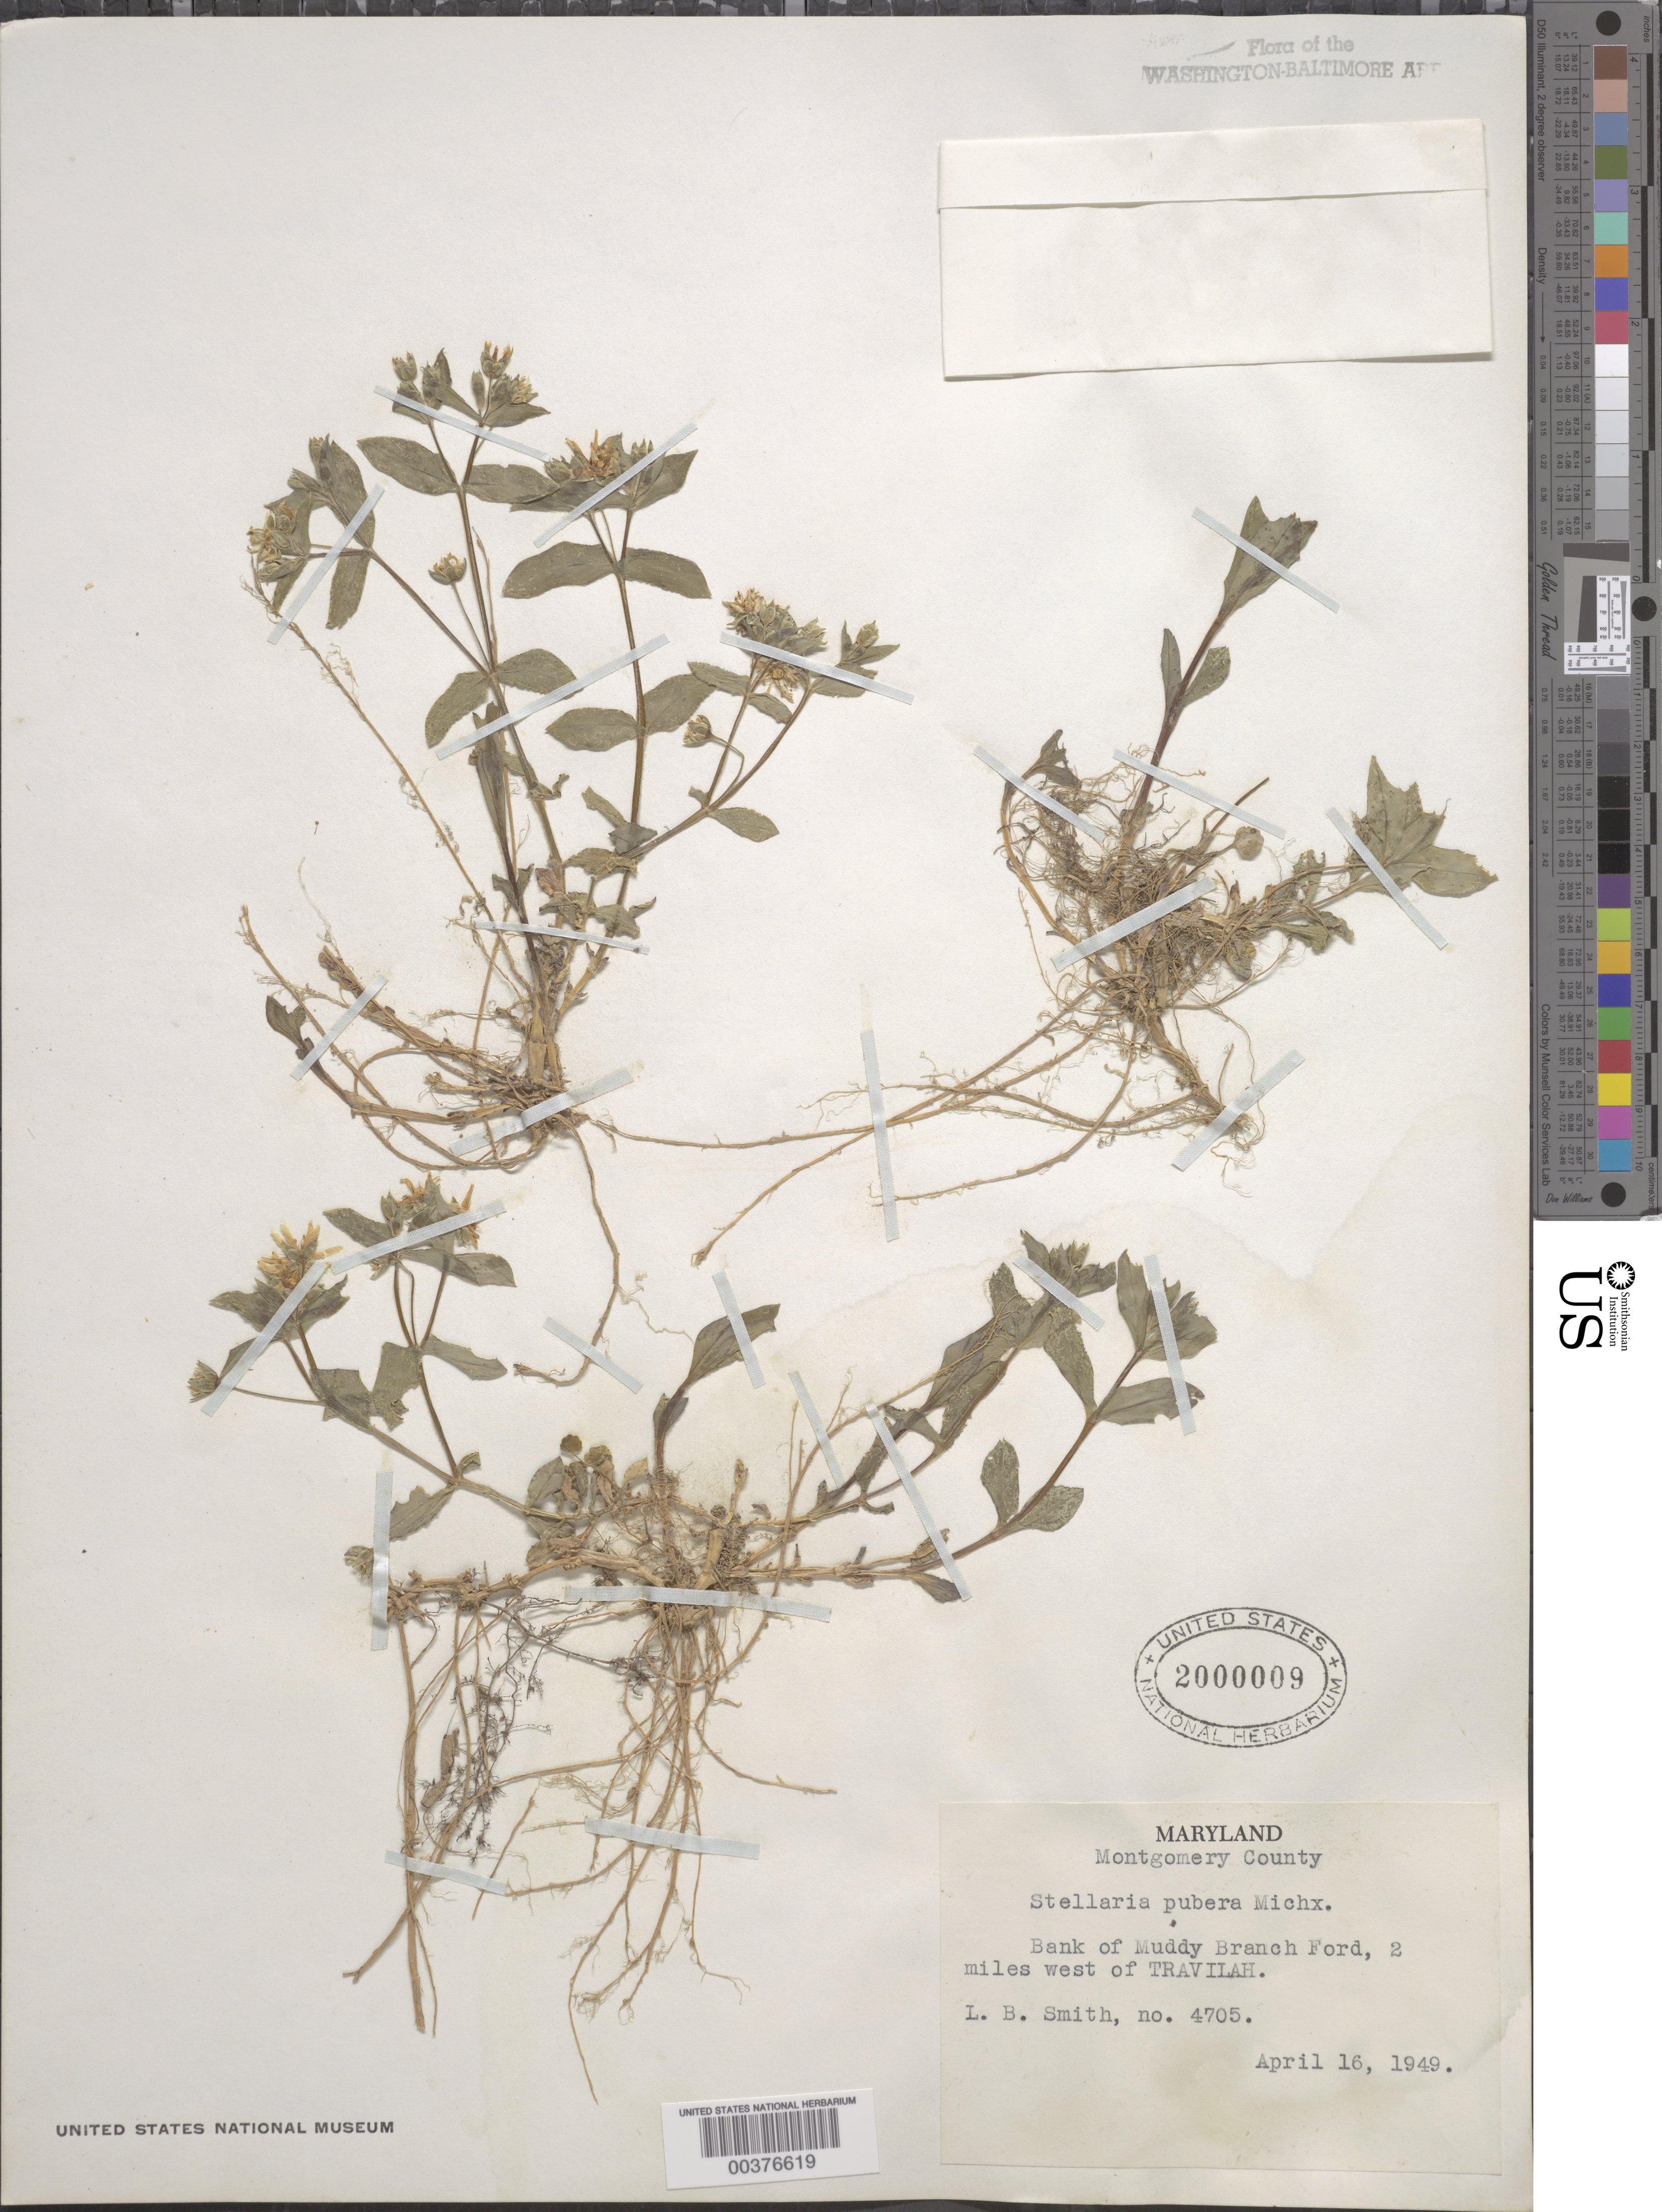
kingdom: Plantae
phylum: Tracheophyta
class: Magnoliopsida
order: Caryophyllales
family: Caryophyllaceae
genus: Stellaria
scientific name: Stellaria pubera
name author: Michx.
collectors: L. Smith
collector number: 4705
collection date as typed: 16 Apr 1949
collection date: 1949-04-16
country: United States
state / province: Maryland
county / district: Montgomery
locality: Muddy Branch Ford, west of Travilah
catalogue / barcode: US 2000009